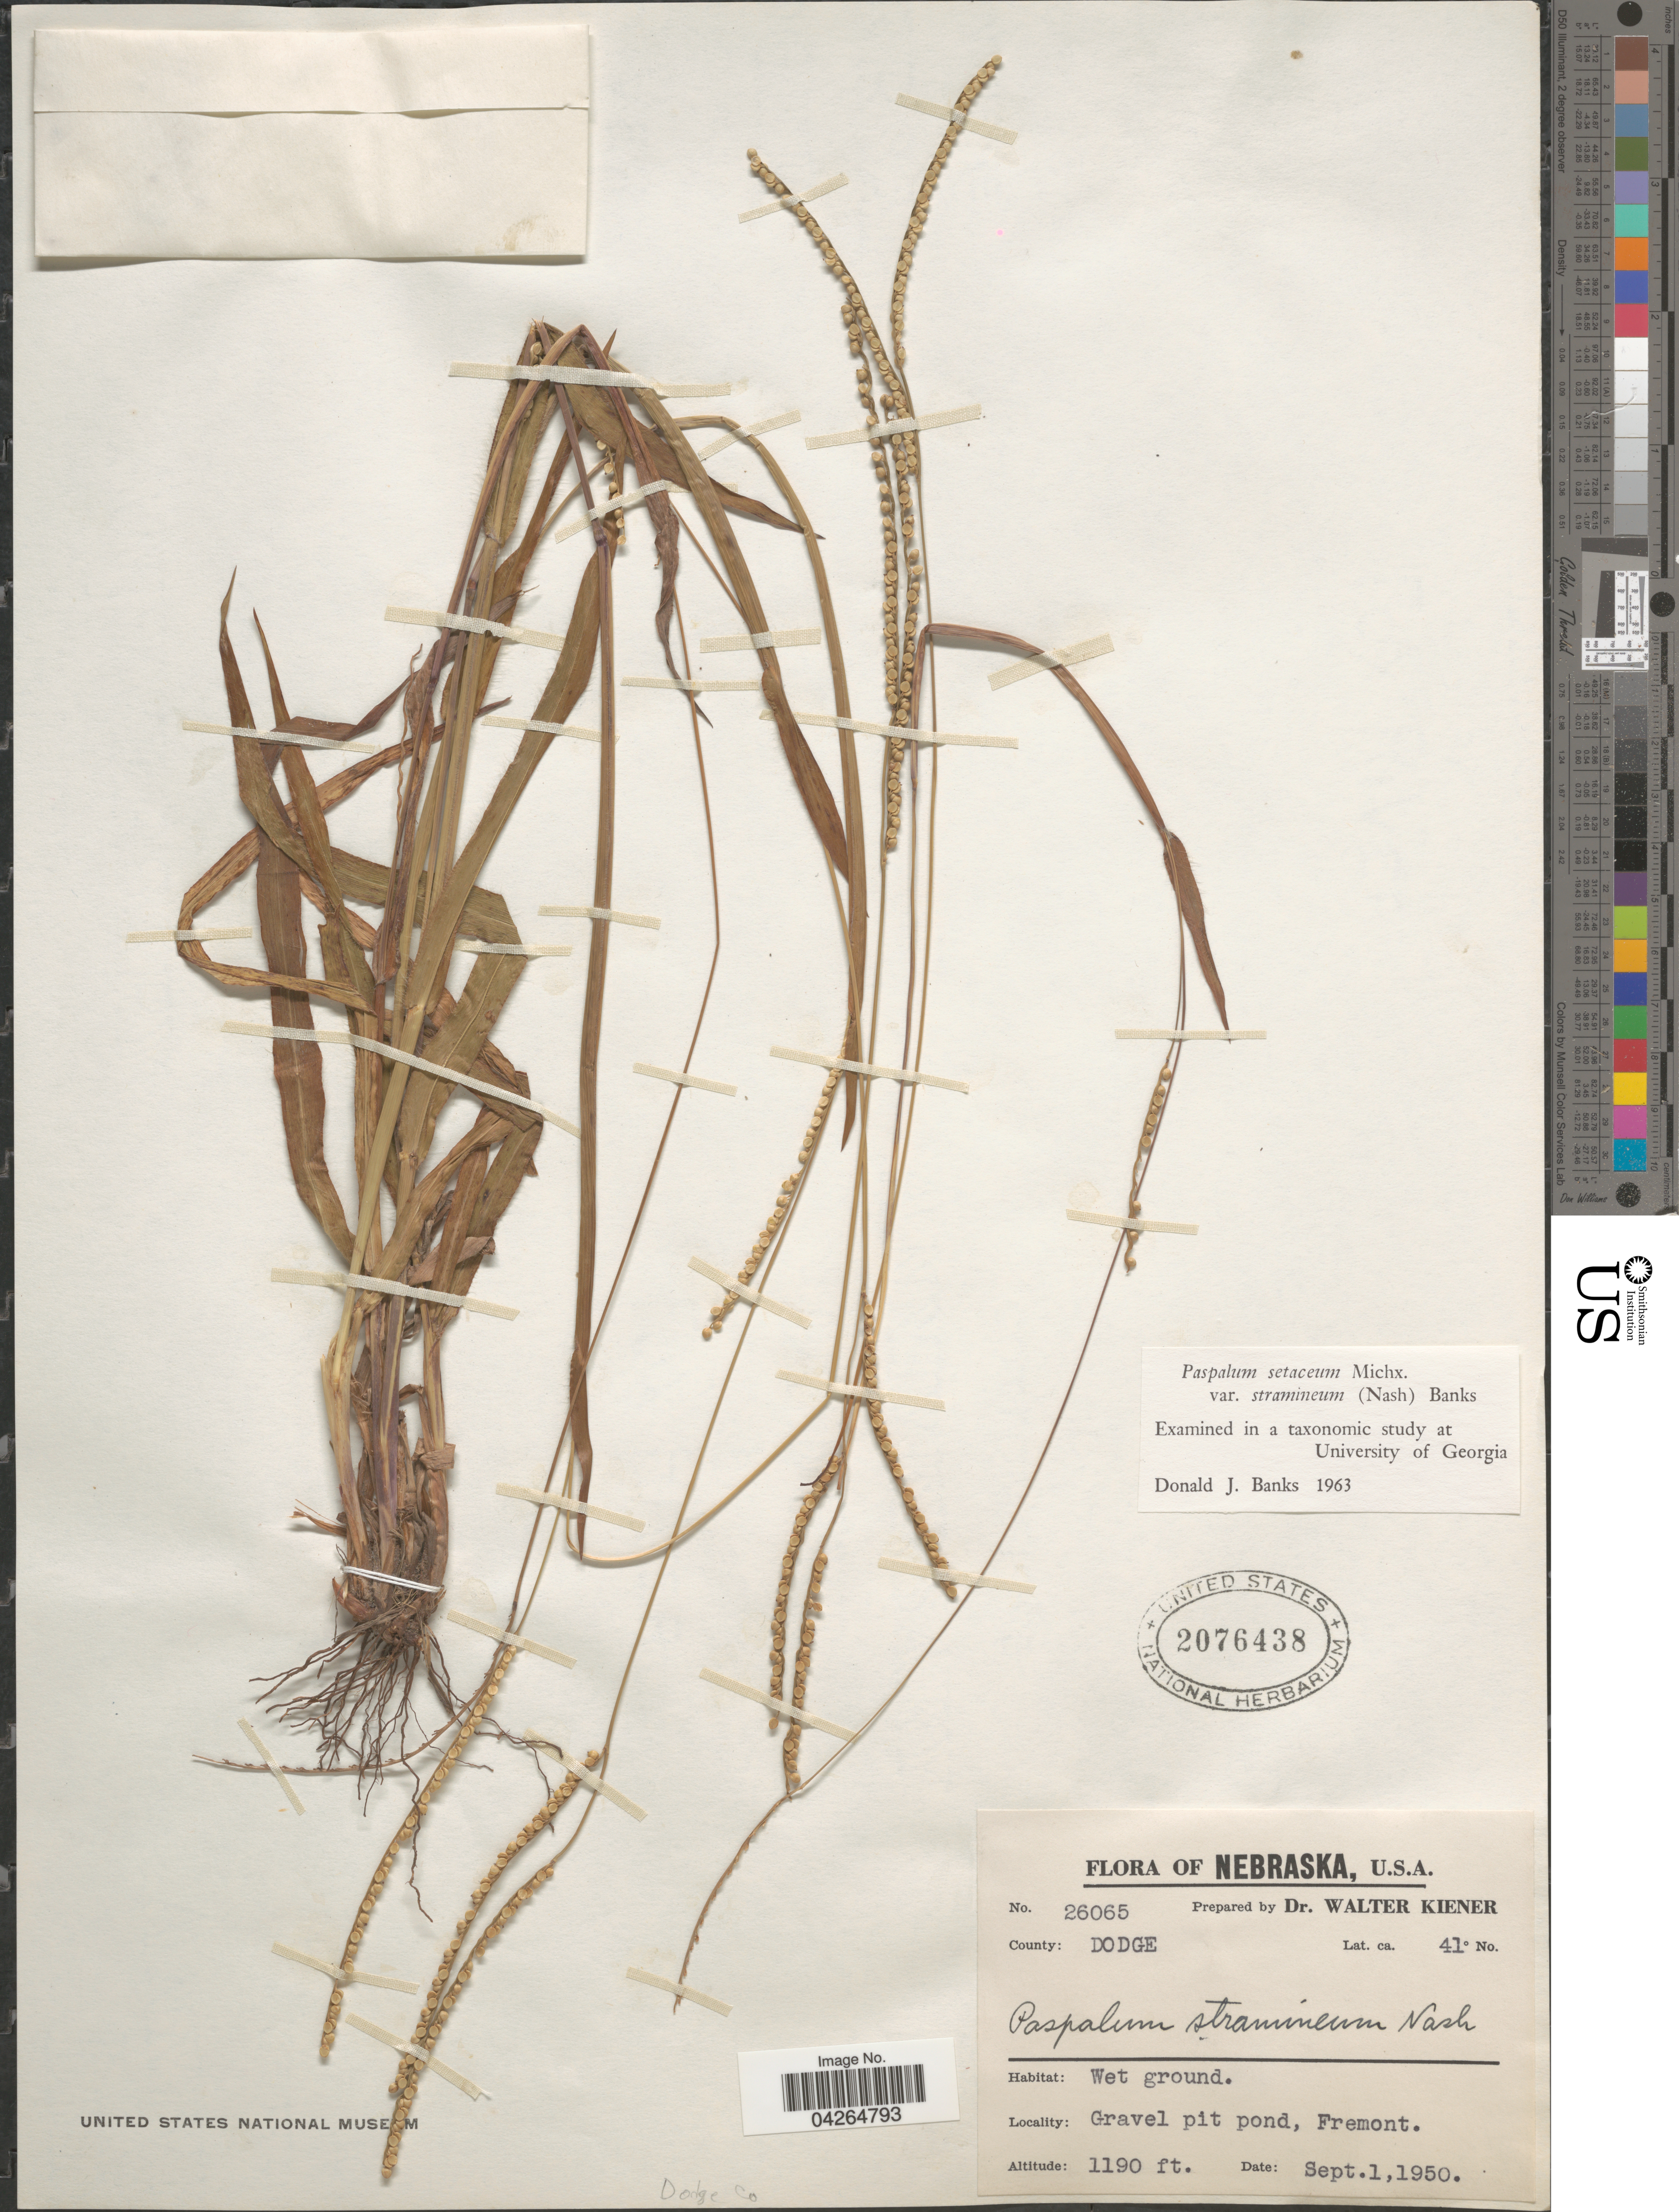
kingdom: Plantae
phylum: Tracheophyta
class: Liliopsida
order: Poales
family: Poaceae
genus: Paspalum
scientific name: Paspalum setaceum var. stramineum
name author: (Nash) D.J. Banks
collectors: W. Kiener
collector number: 26065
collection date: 1950-09-01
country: United States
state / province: Nebraska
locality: County: Dodge. Gravel pit pond, Fremont.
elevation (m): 363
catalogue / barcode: US 2076438